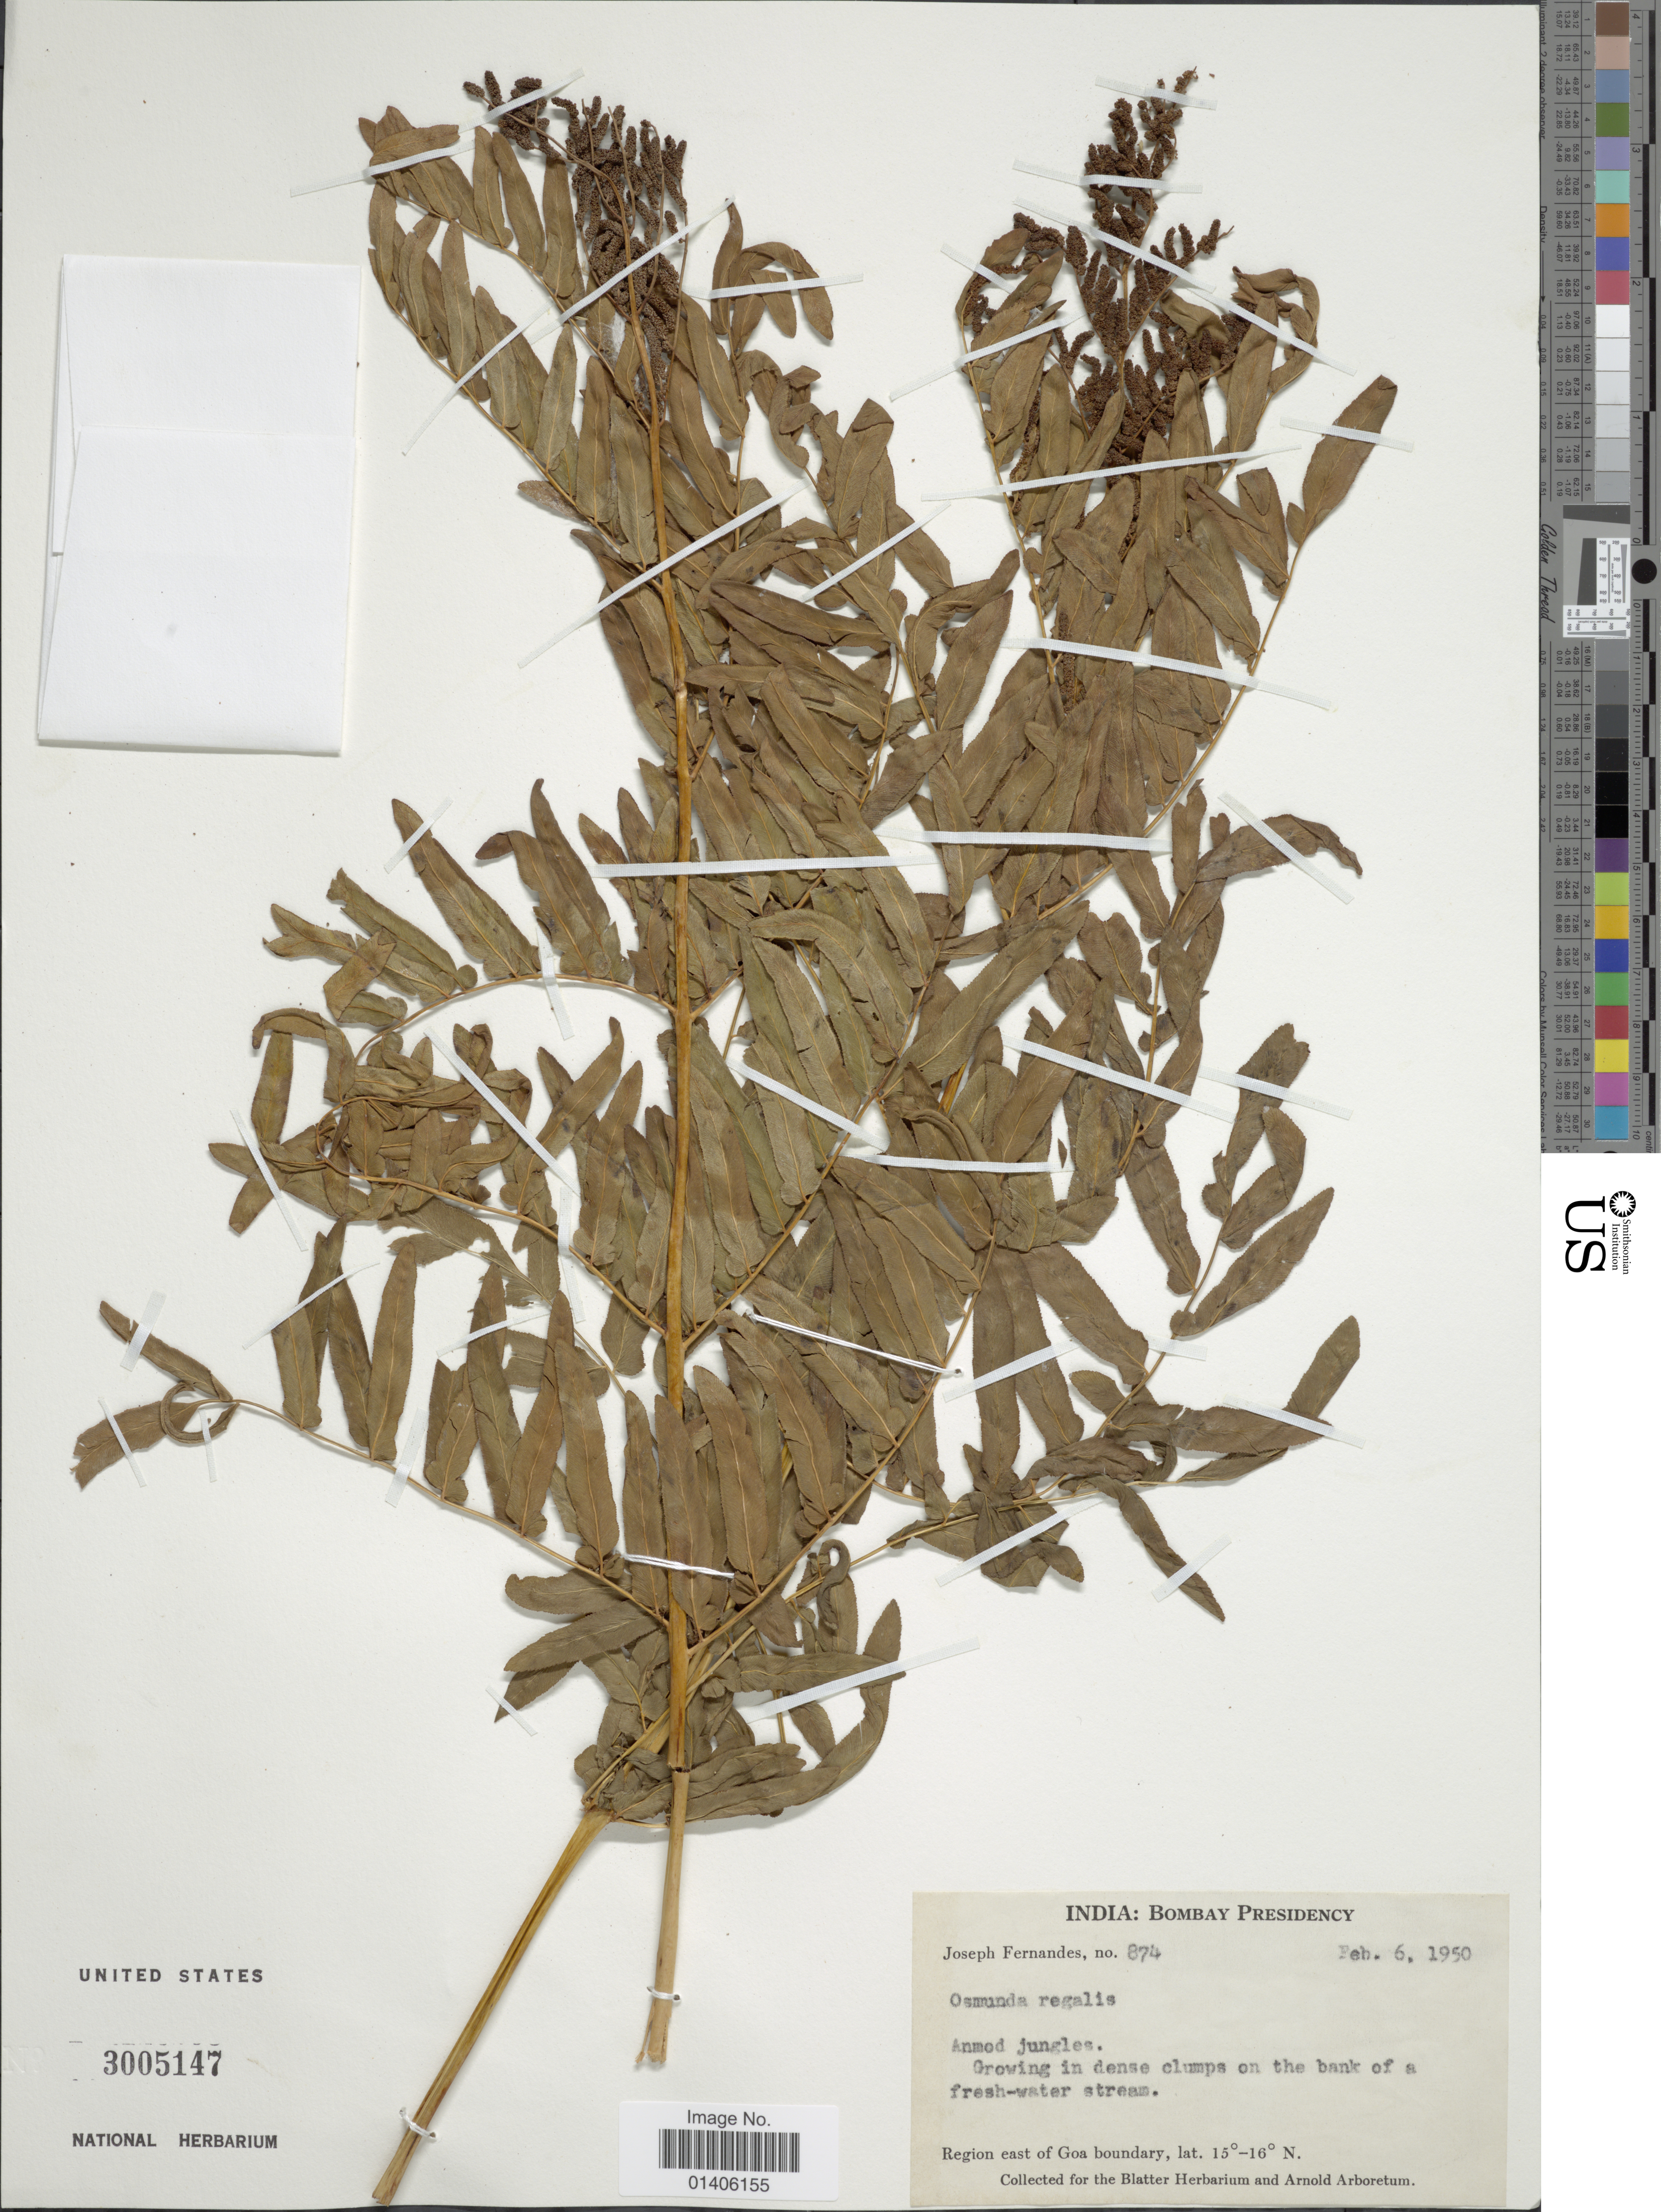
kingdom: Plantae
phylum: Tracheophyta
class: Polypodiopsida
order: Osmundales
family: Osmundaceae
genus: Osmunda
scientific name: Osmunda regalis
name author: L.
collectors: J. Fernandes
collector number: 874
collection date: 1950-02-06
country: India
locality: Bombay Presidency, Anmod jungles, region east of Goa boundary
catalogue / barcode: US 3005147